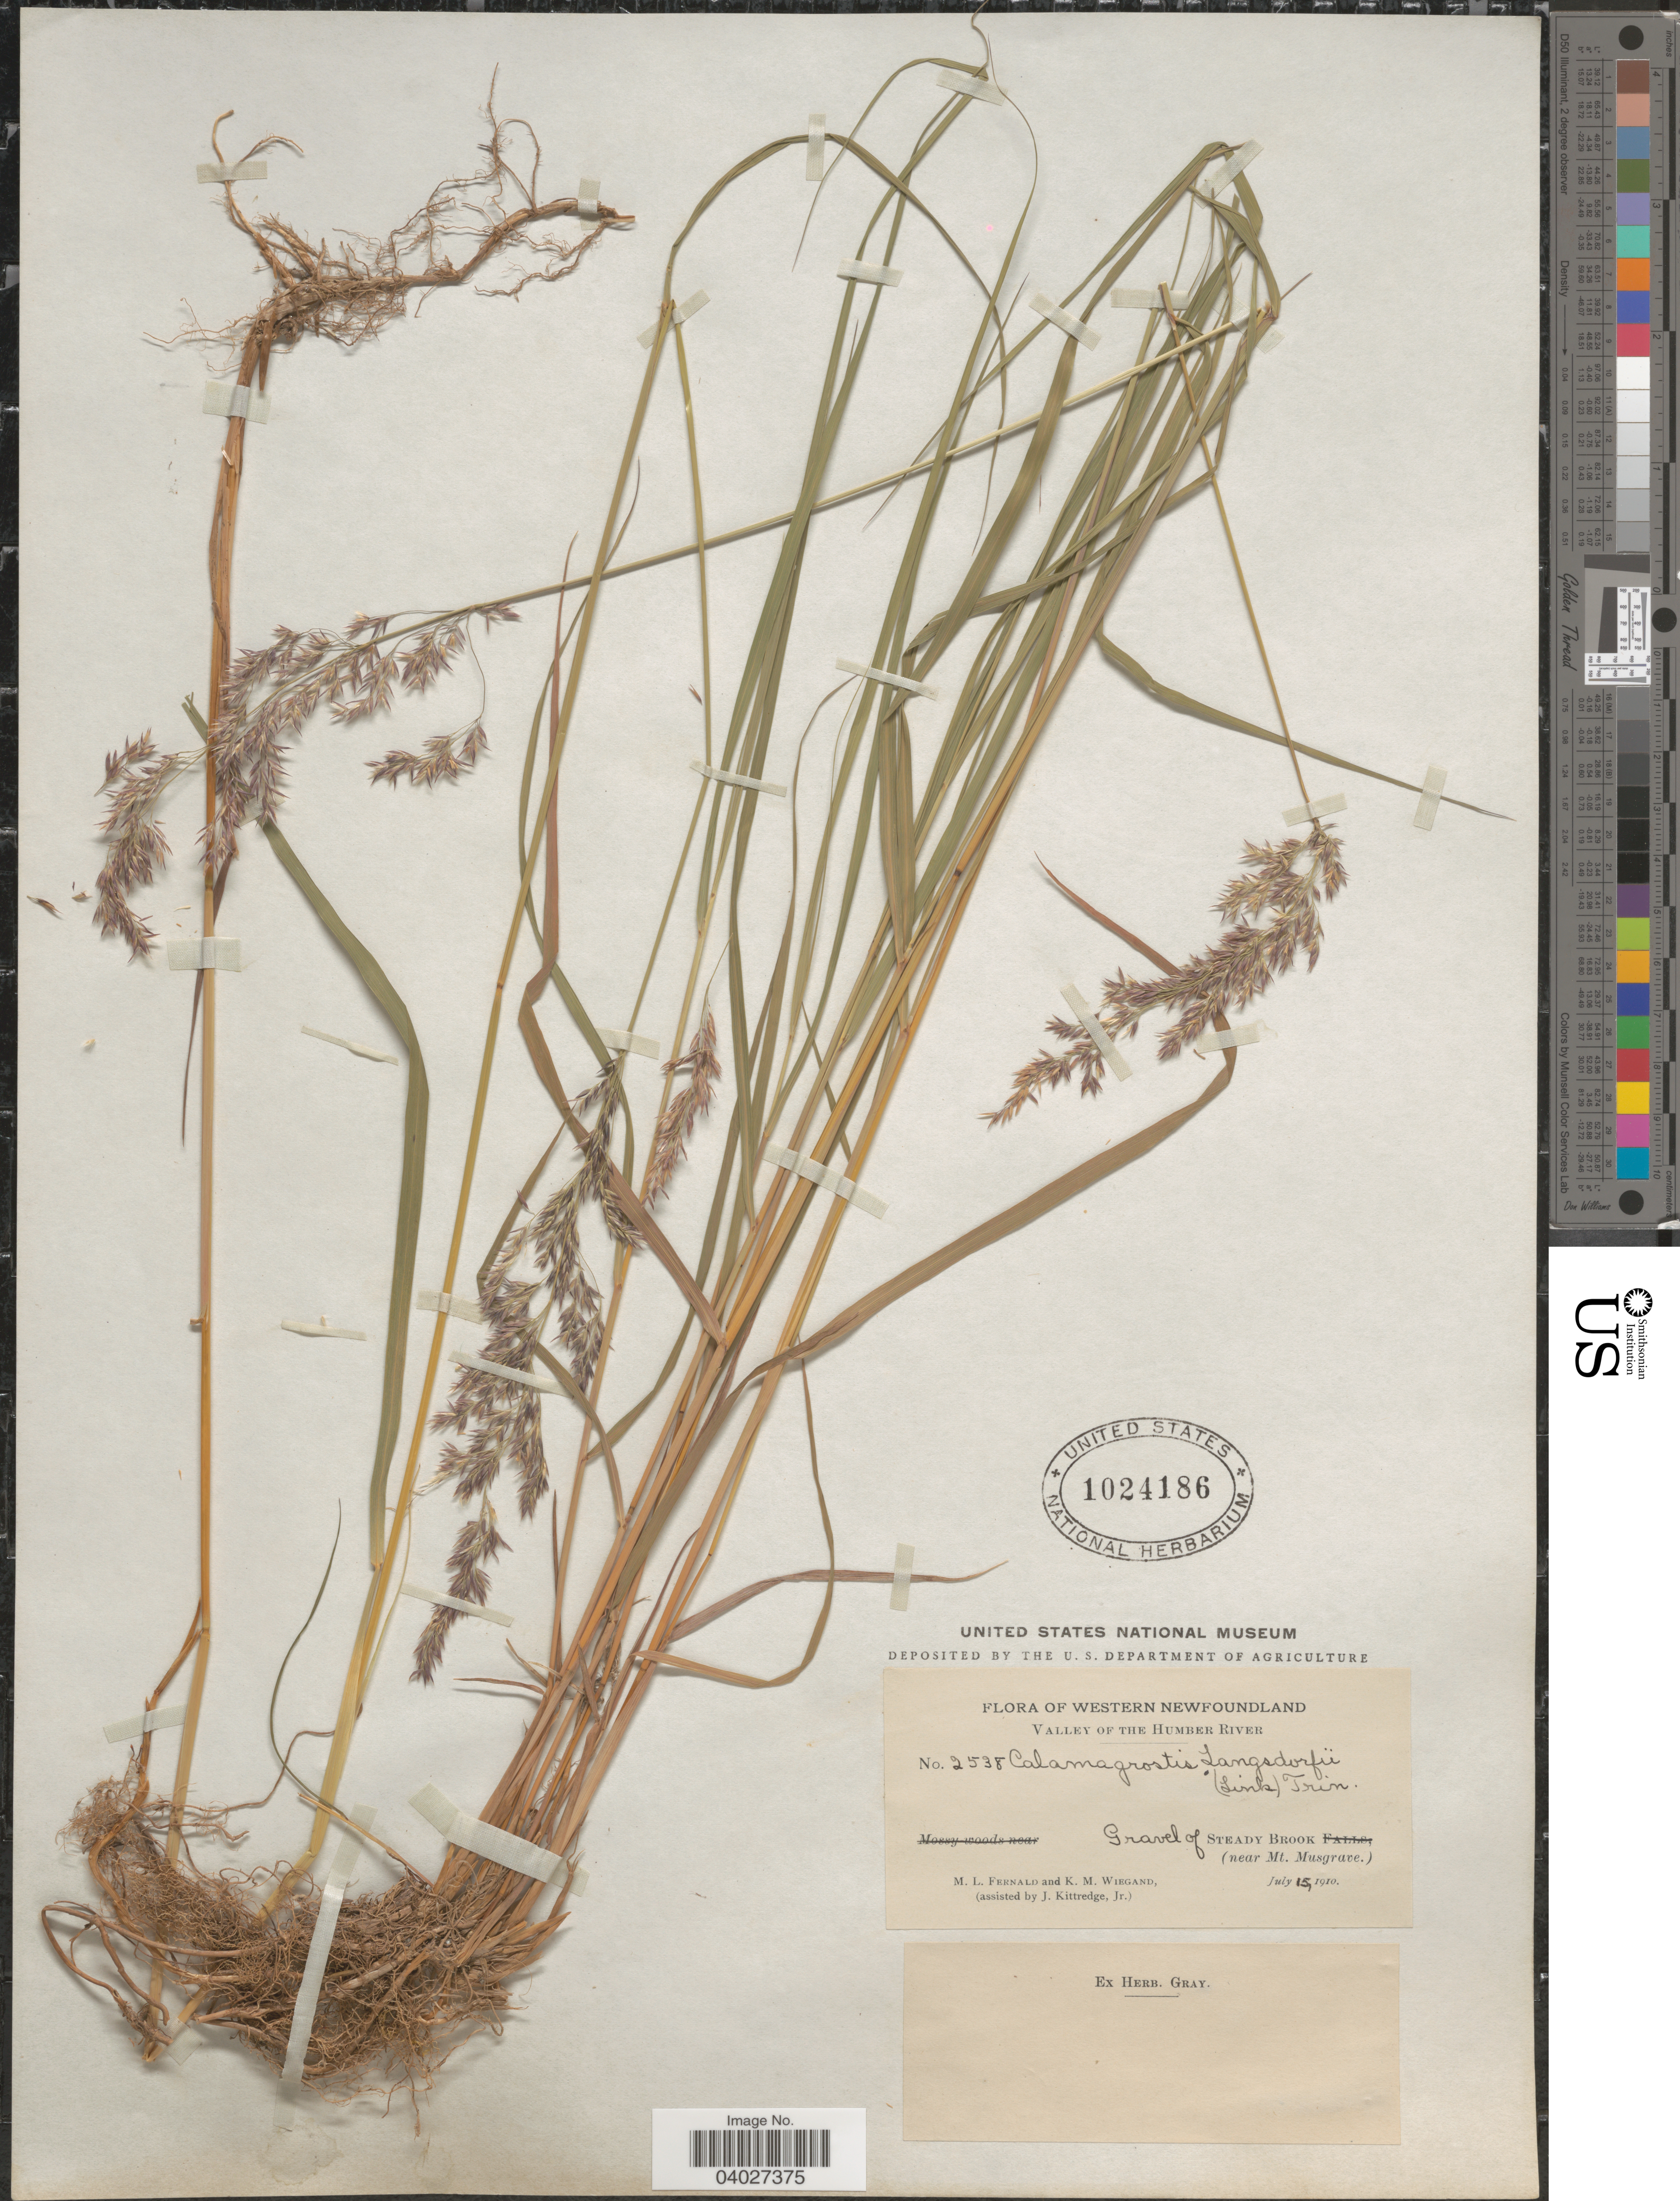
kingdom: Plantae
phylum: Tracheophyta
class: Liliopsida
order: Poales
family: Poaceae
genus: Calamagrostis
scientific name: Calamagrostis canadensis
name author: (Michx.) P. Beauv.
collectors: M. L. Fernald, K. M. Wiegand & J. Kittredge Jr.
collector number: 2538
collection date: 1910-07-15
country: Canada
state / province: Newfoundland and Labrador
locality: Western Newfoundland. Valley of the Humber River. Gravel of Steady Brook (near Mt. Musgrave.).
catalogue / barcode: US 1024186